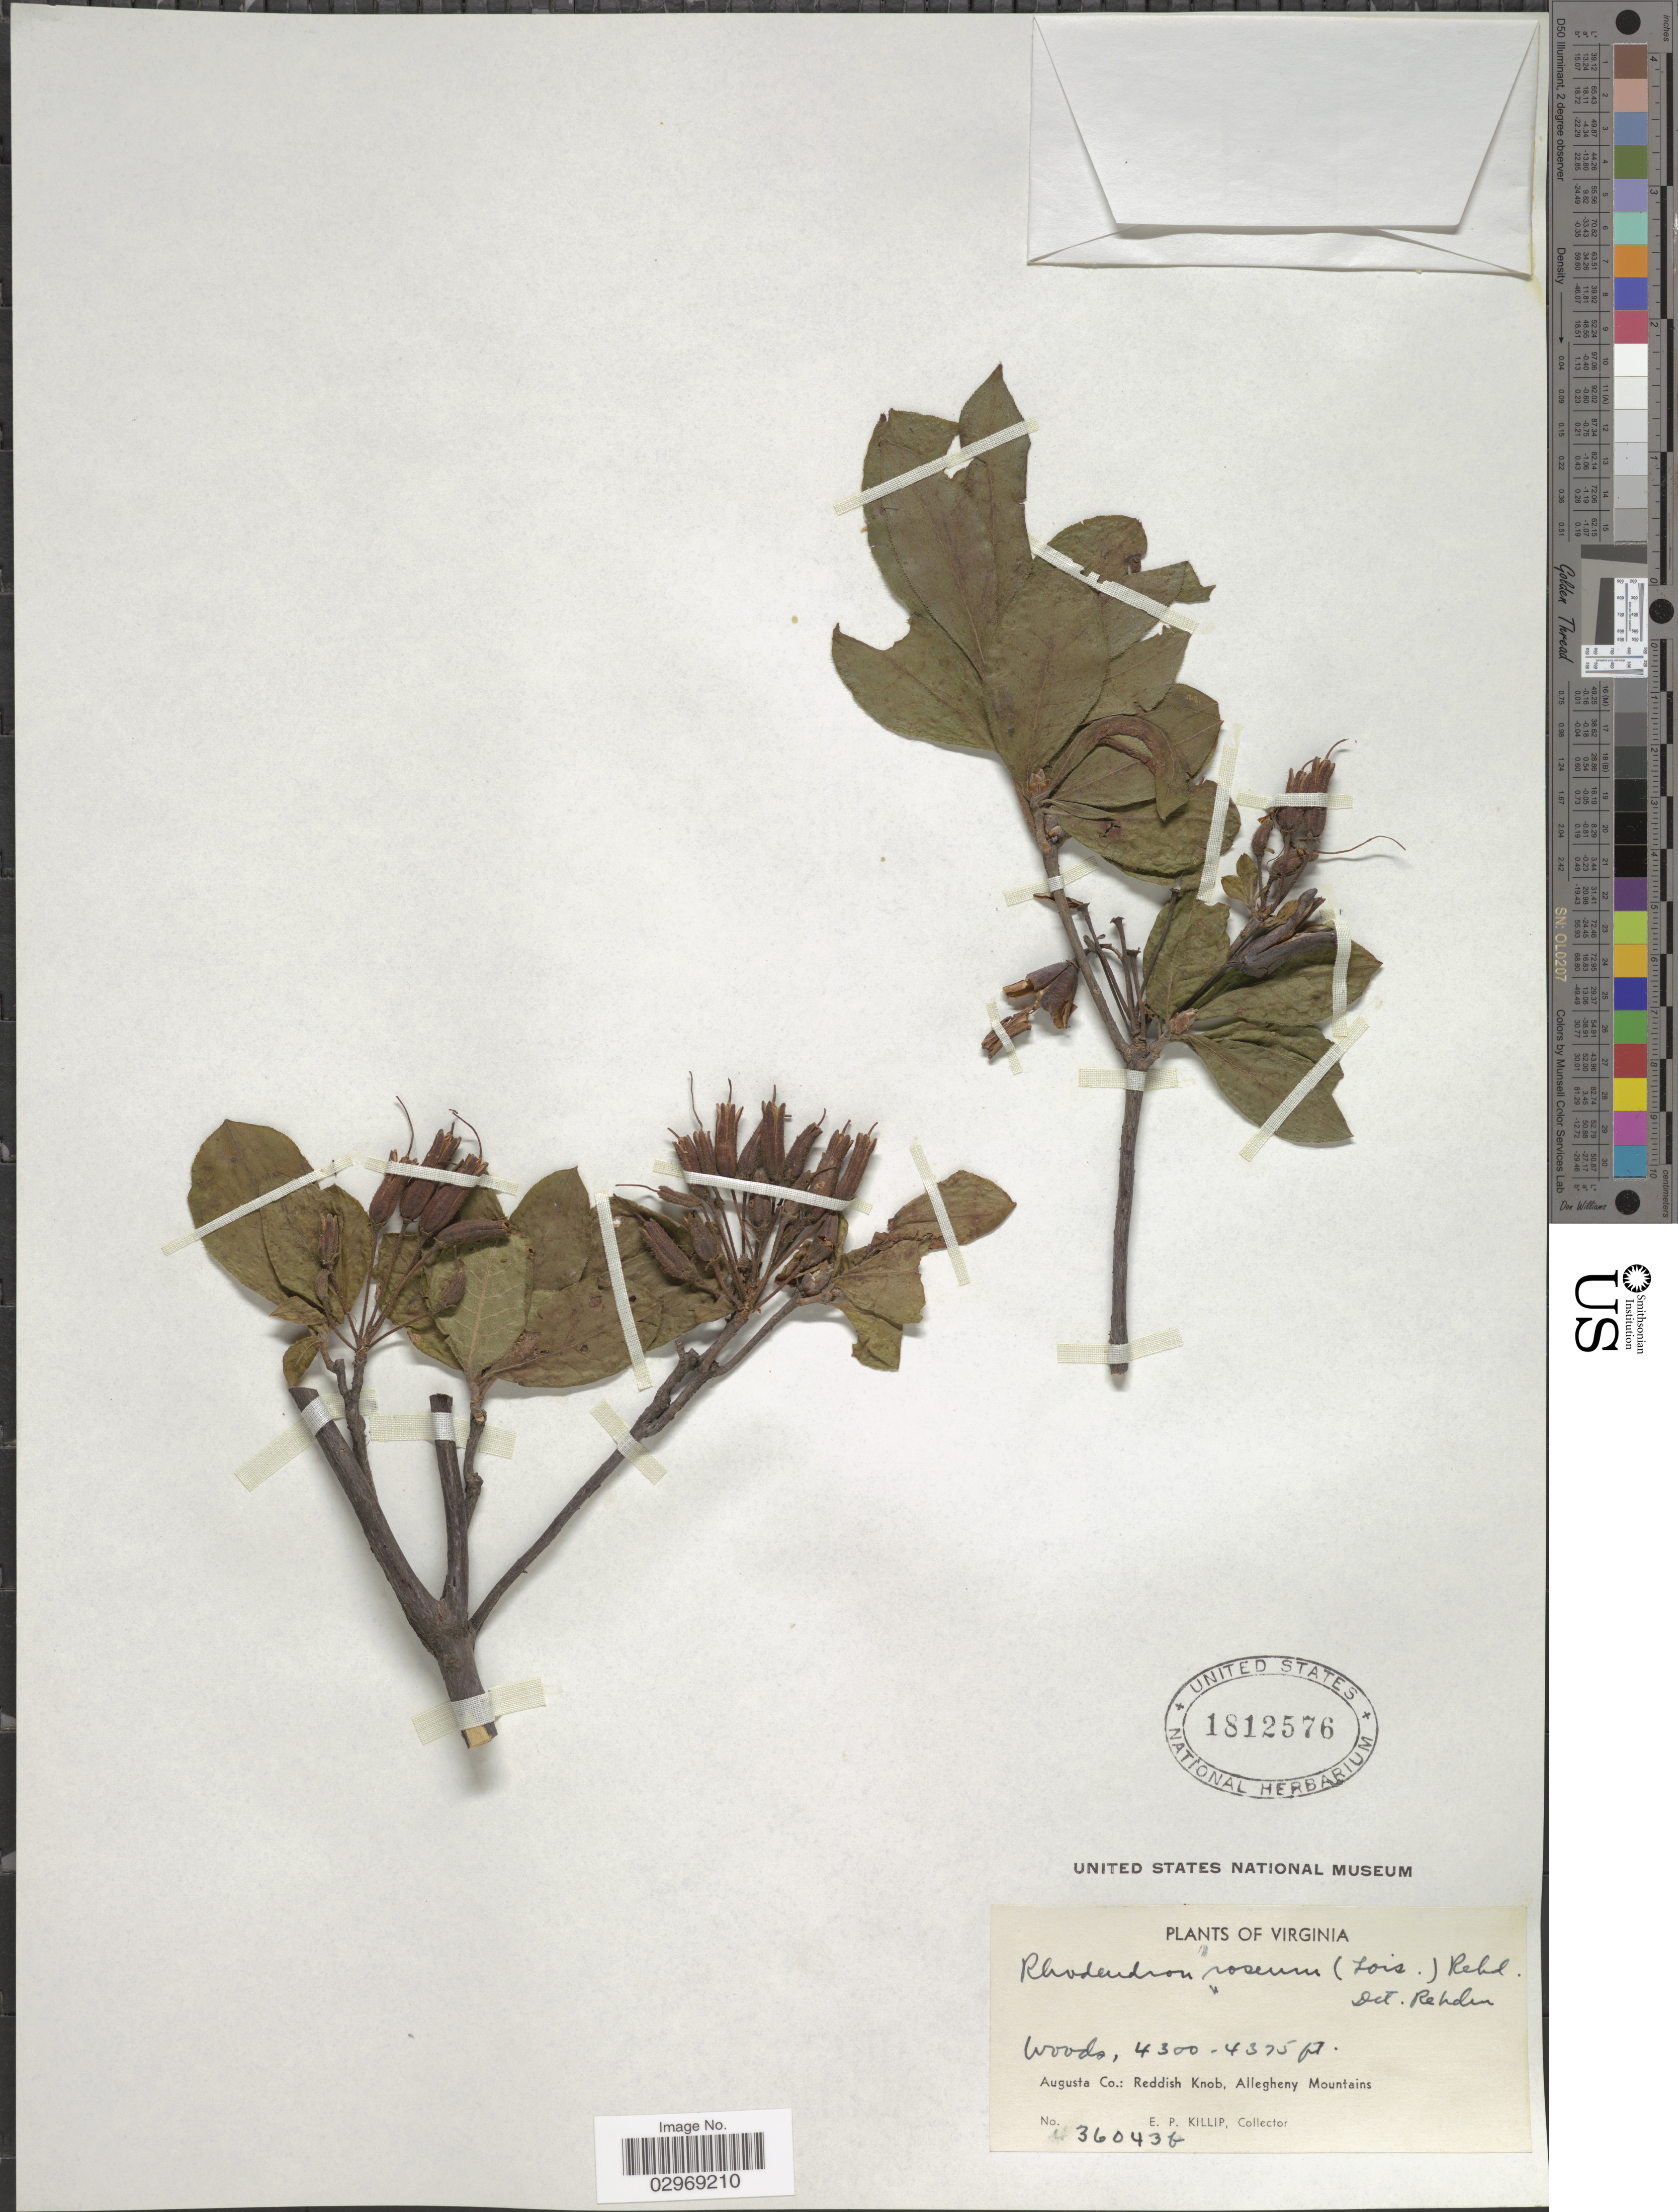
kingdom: Plantae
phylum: Tracheophyta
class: Magnoliopsida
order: Ericales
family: Ericaceae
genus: Rhododendron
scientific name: Rhododendron roseum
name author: (Loisel.) Rehder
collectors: E. P. Killip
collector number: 36043b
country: United States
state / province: Virginia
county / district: Augusta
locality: Woods, Augusta Co.: Reddish Knob, Allegheny Moutains.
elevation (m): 1311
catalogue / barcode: US 1812576